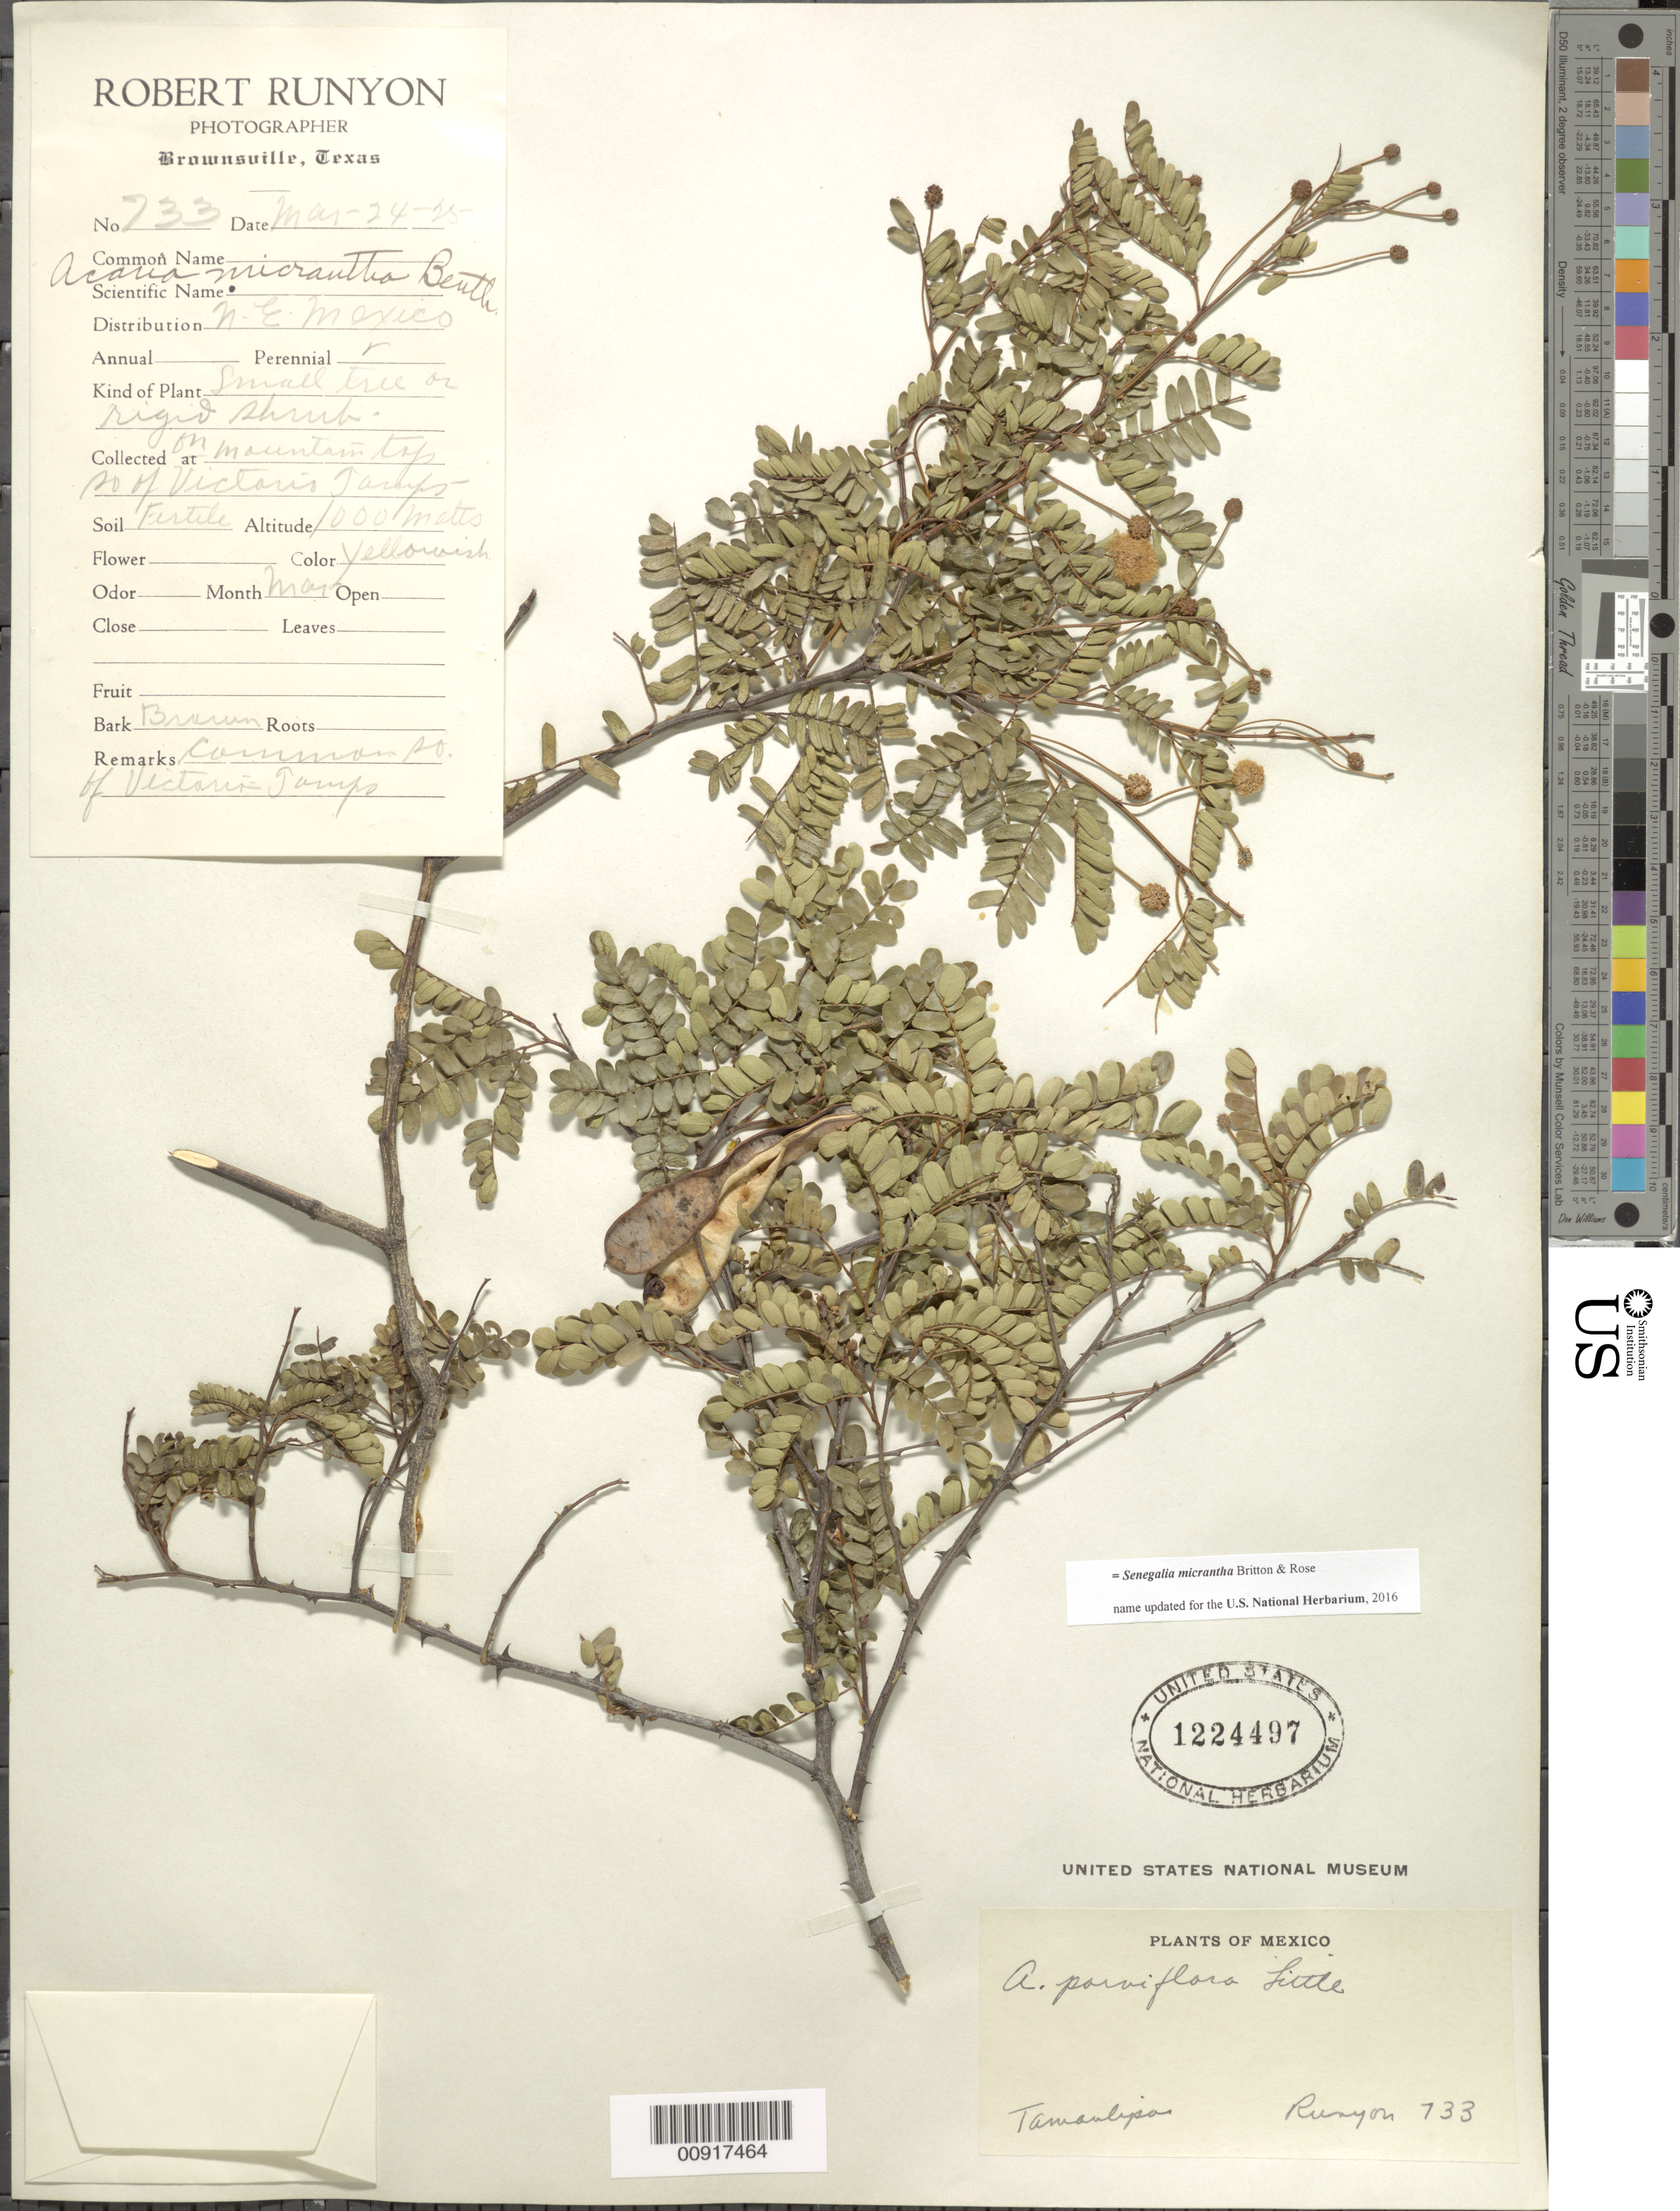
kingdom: Plantae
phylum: Tracheophyta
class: Magnoliopsida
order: Fabales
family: Fabaceae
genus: Senegalia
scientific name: Senegalia micrantha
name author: Britton & Rose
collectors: R. Runyon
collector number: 733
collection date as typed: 24 Mar 1925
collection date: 1925-03-24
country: Mexico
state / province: Tamaulipas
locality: Mountain top so. of Victoria, Tamaulipas.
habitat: Mountain top, soil fertile.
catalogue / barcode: US 1224497